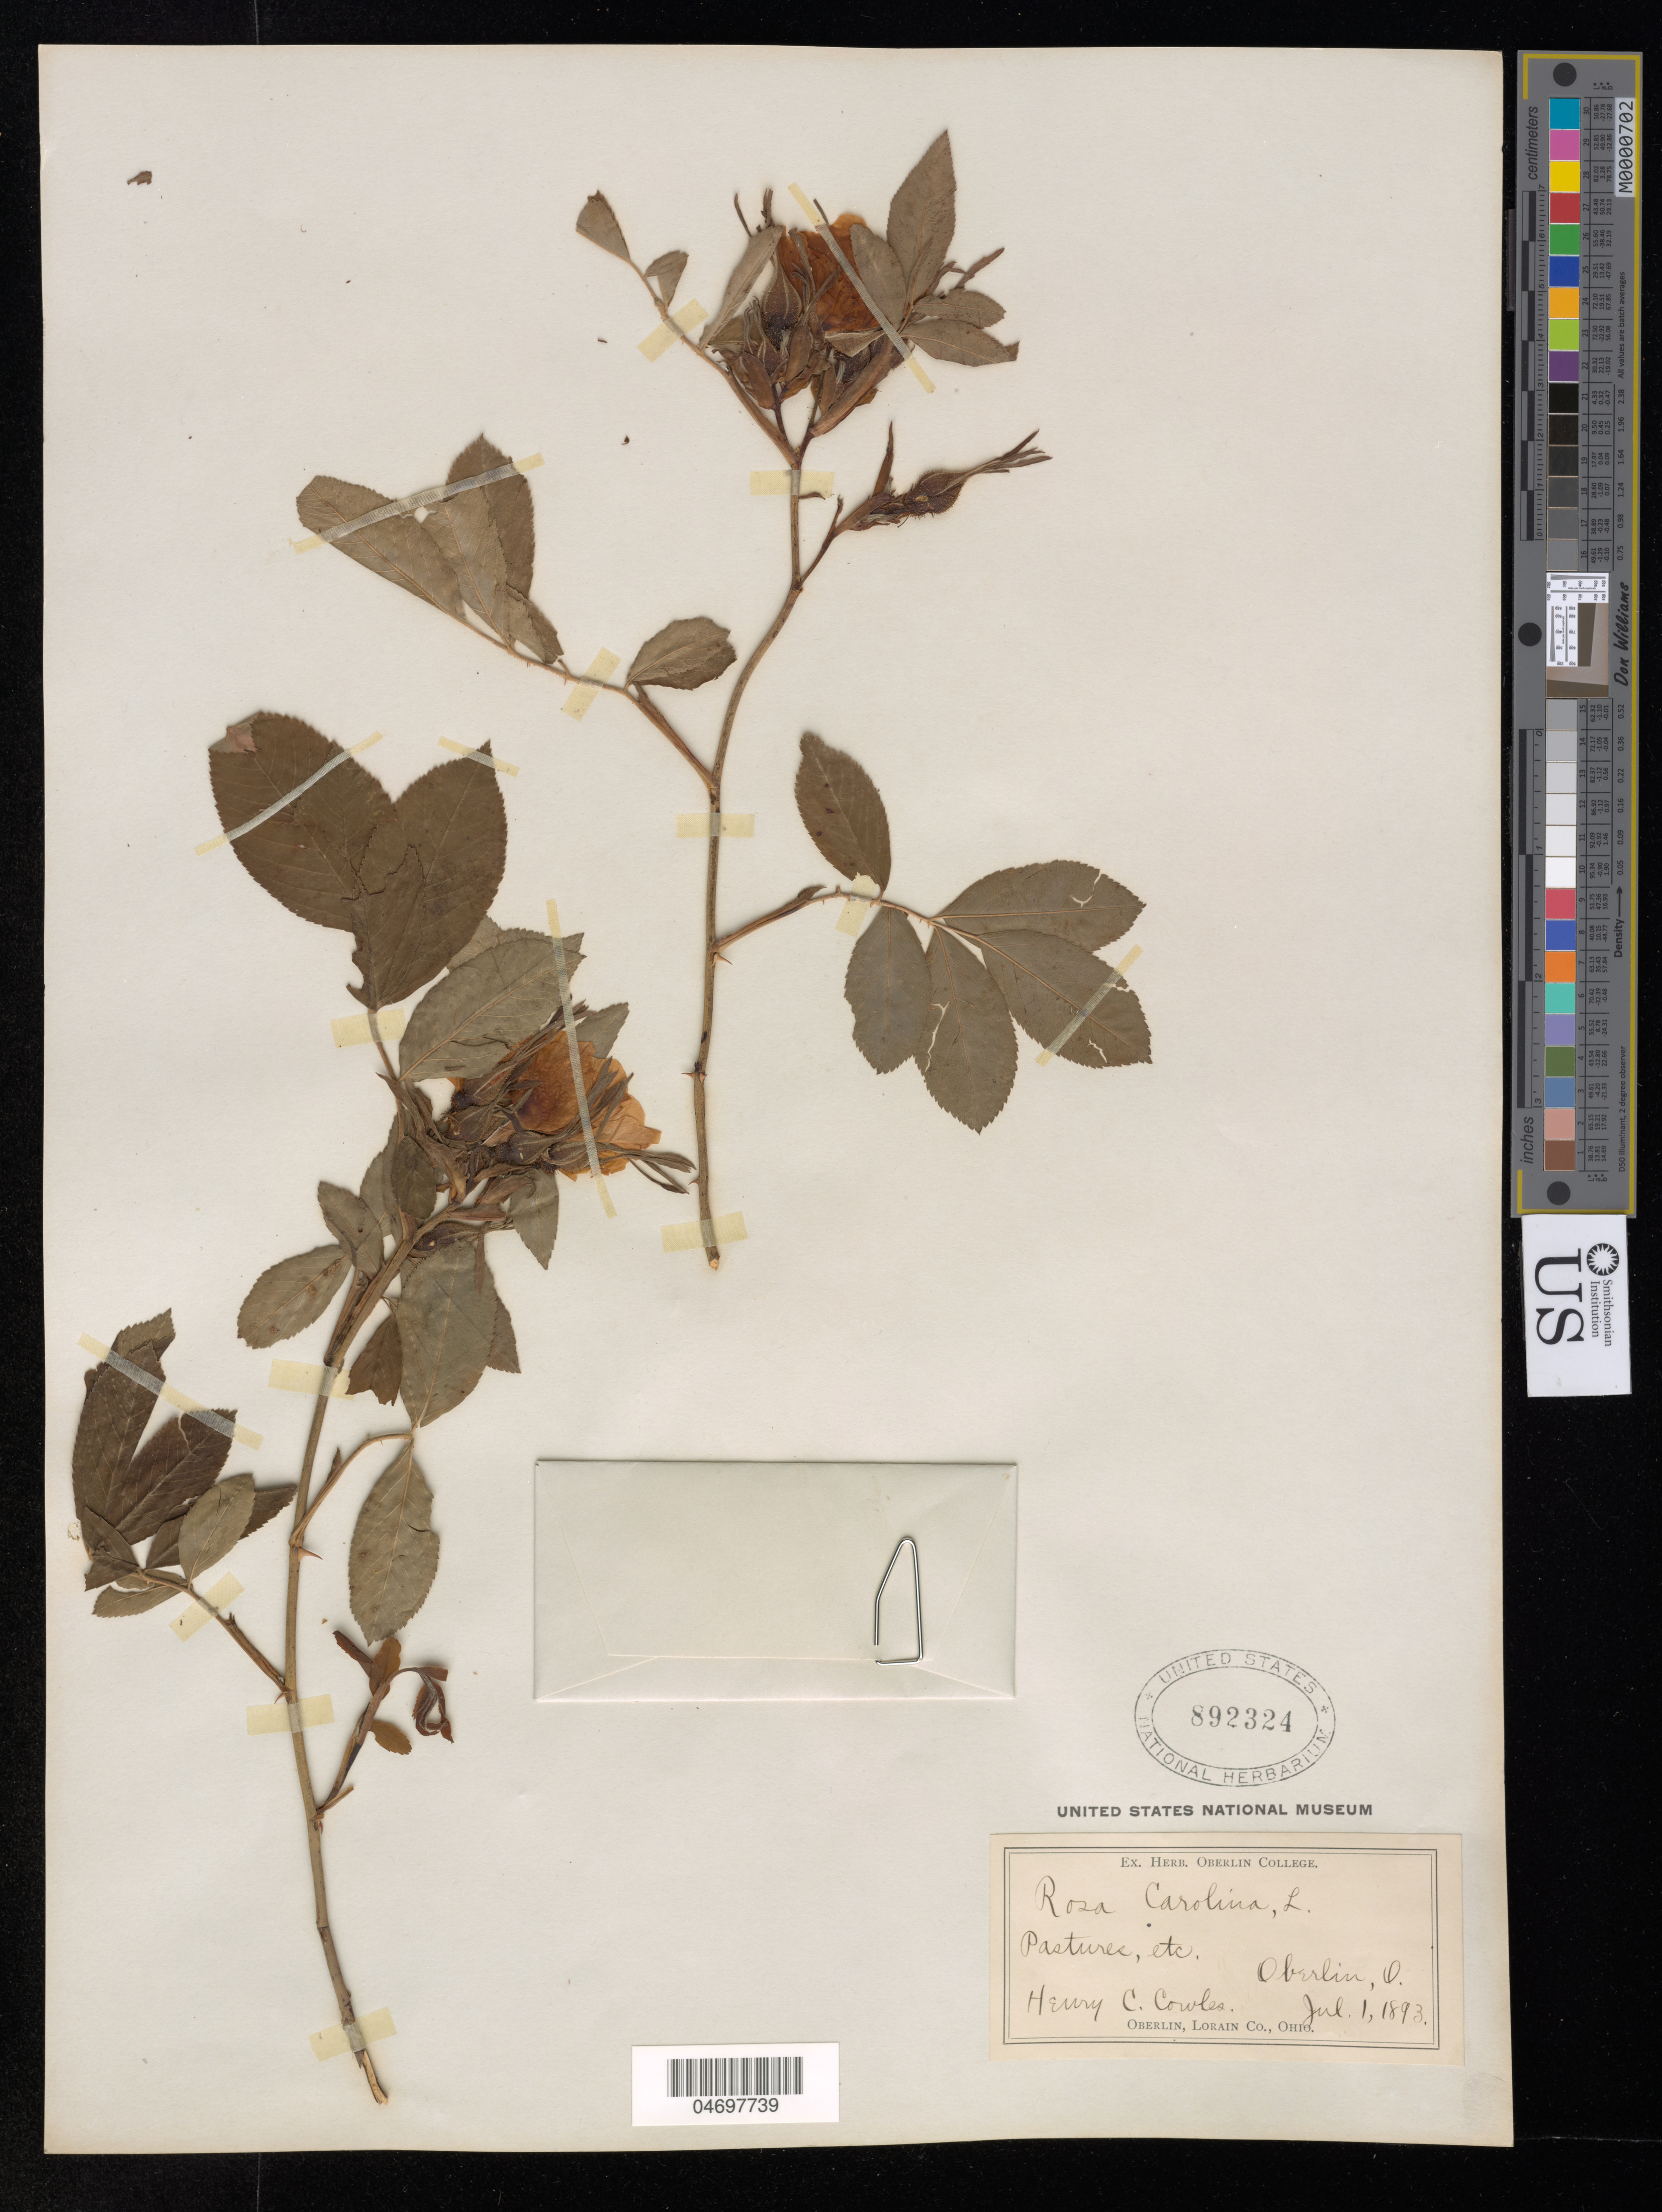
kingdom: Plantae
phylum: Tracheophyta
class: Magnoliopsida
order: Rosales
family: Rosaceae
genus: Rosa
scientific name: Rosa carolina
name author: L.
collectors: H. Cowles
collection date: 1893-07-01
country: United States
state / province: Ohio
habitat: Pastures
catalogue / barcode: US 892324